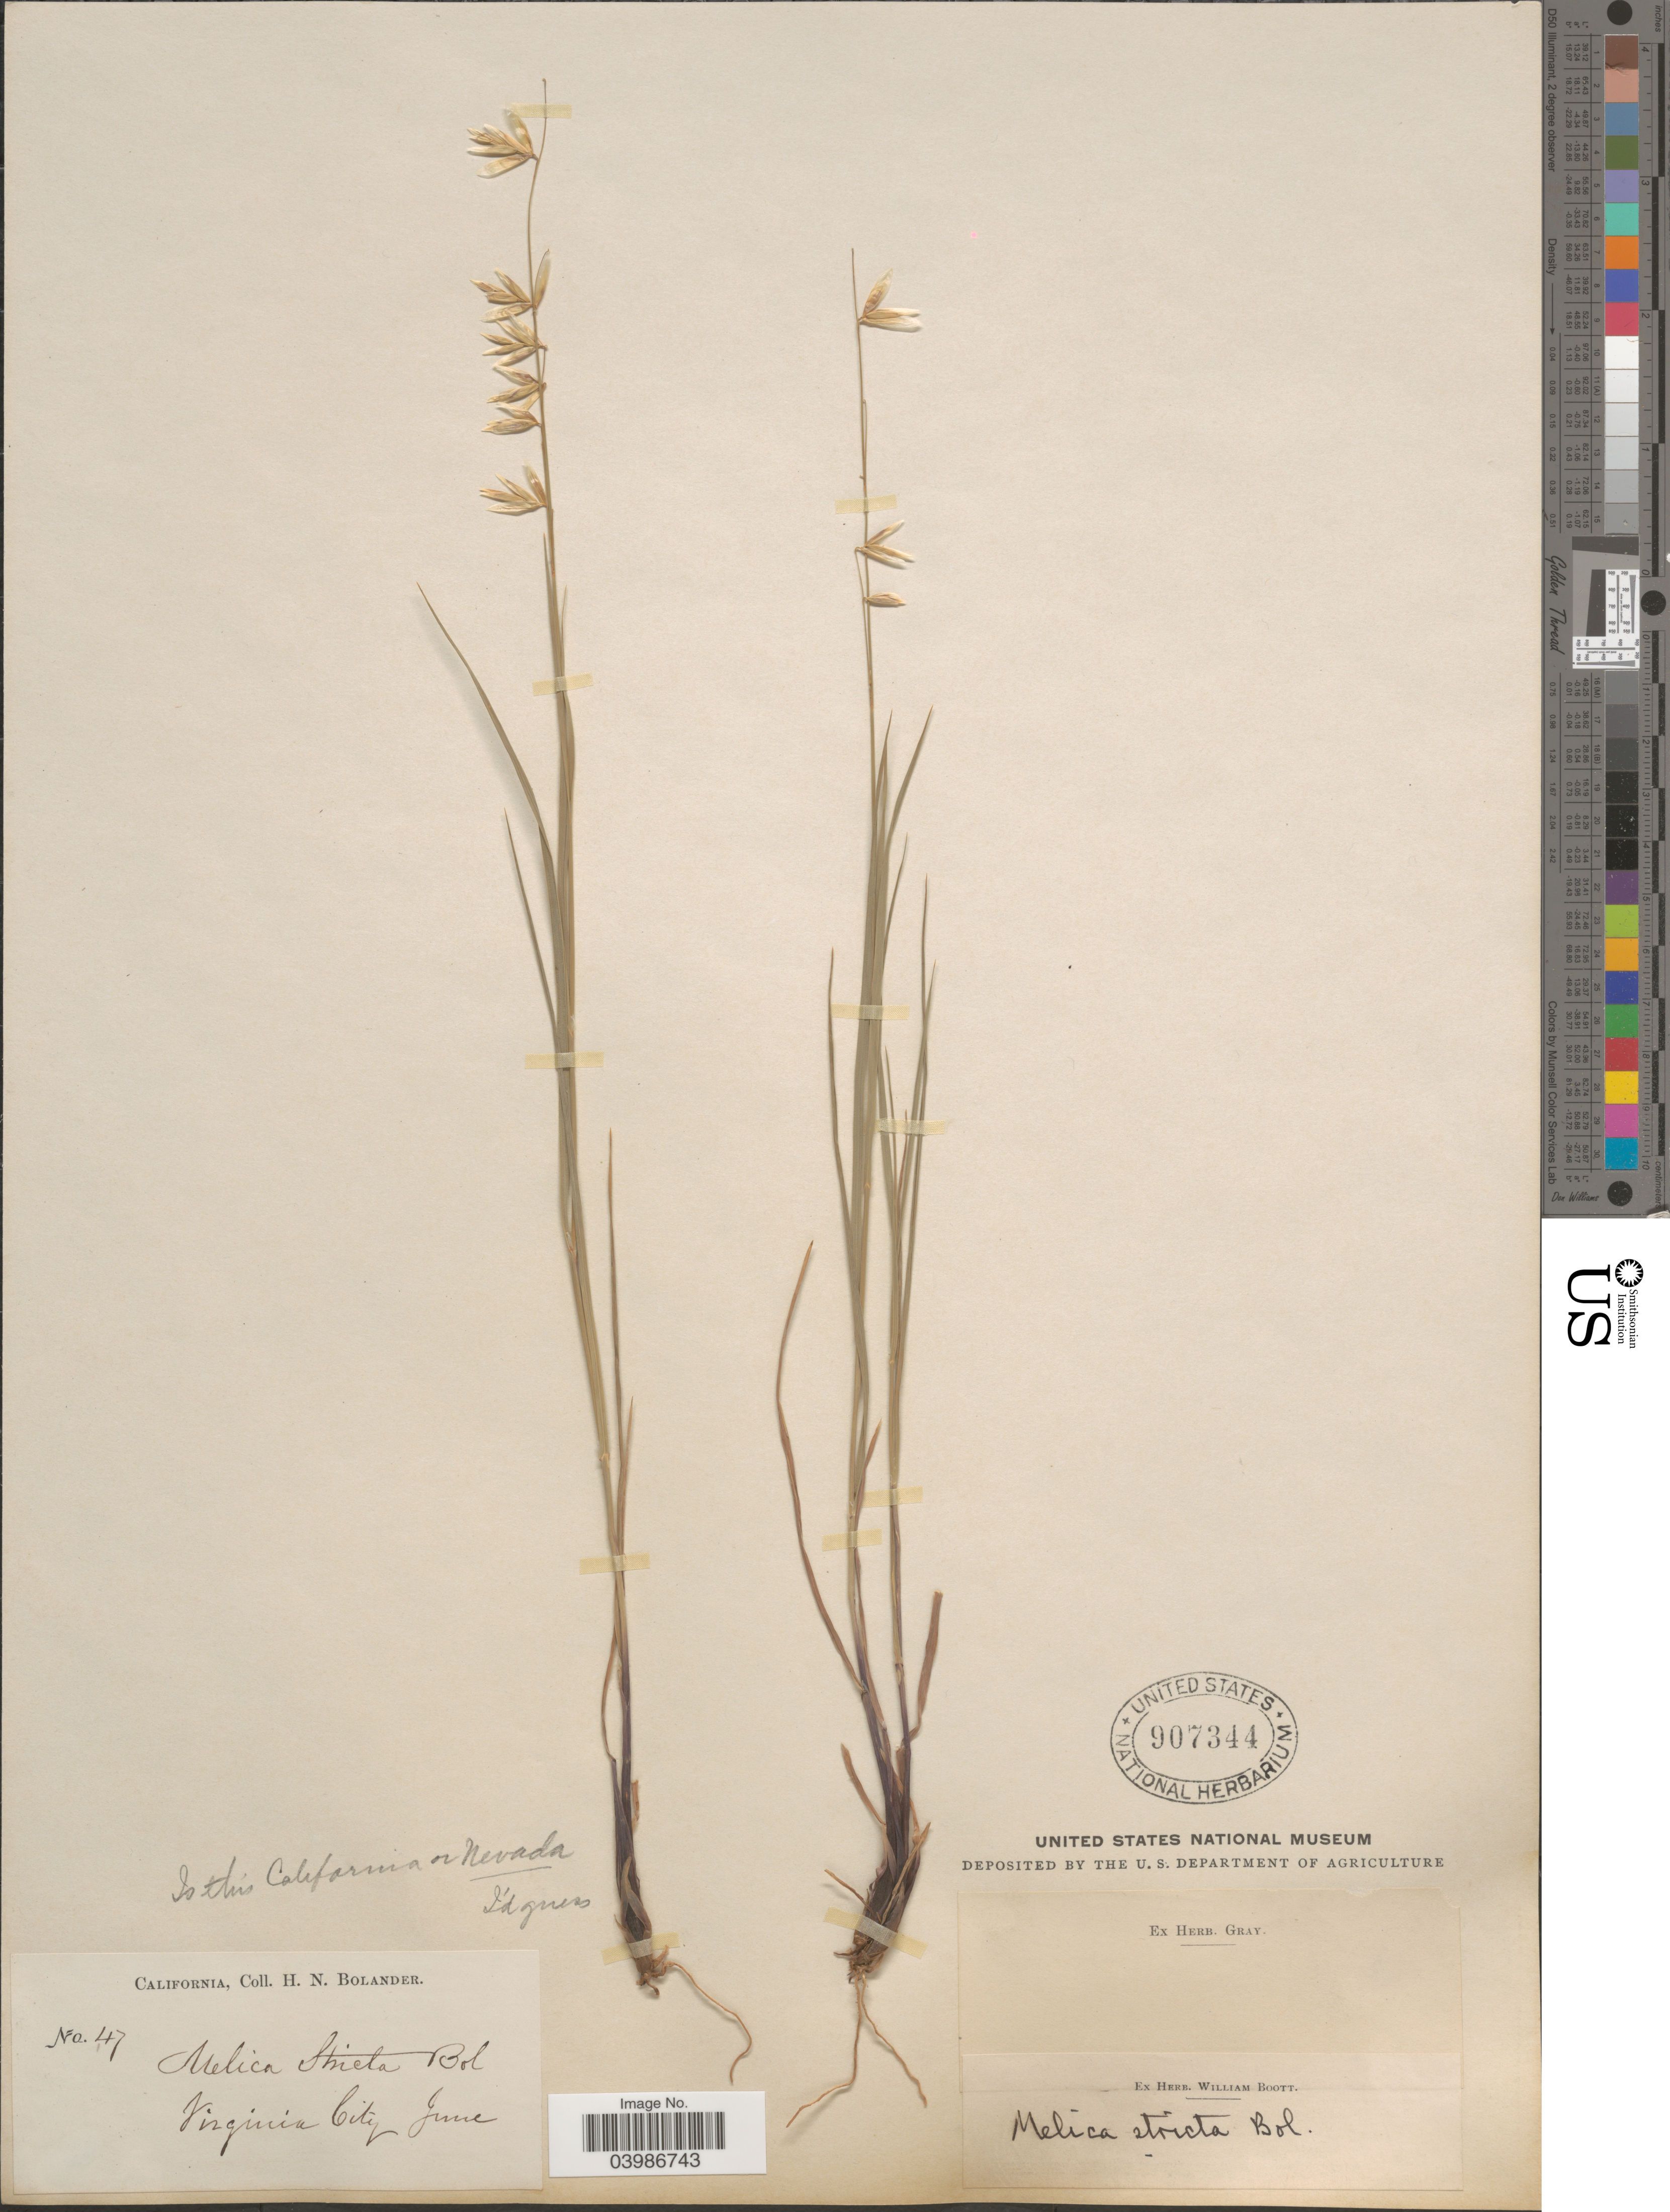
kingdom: Plantae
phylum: Tracheophyta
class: Liliopsida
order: Poales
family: Poaceae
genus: Melica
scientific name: Melica stricta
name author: Bol.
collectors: H. Bolander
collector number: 47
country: United States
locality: Virginia City. Is this California or Nevada [unsure placement].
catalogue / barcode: US 907344